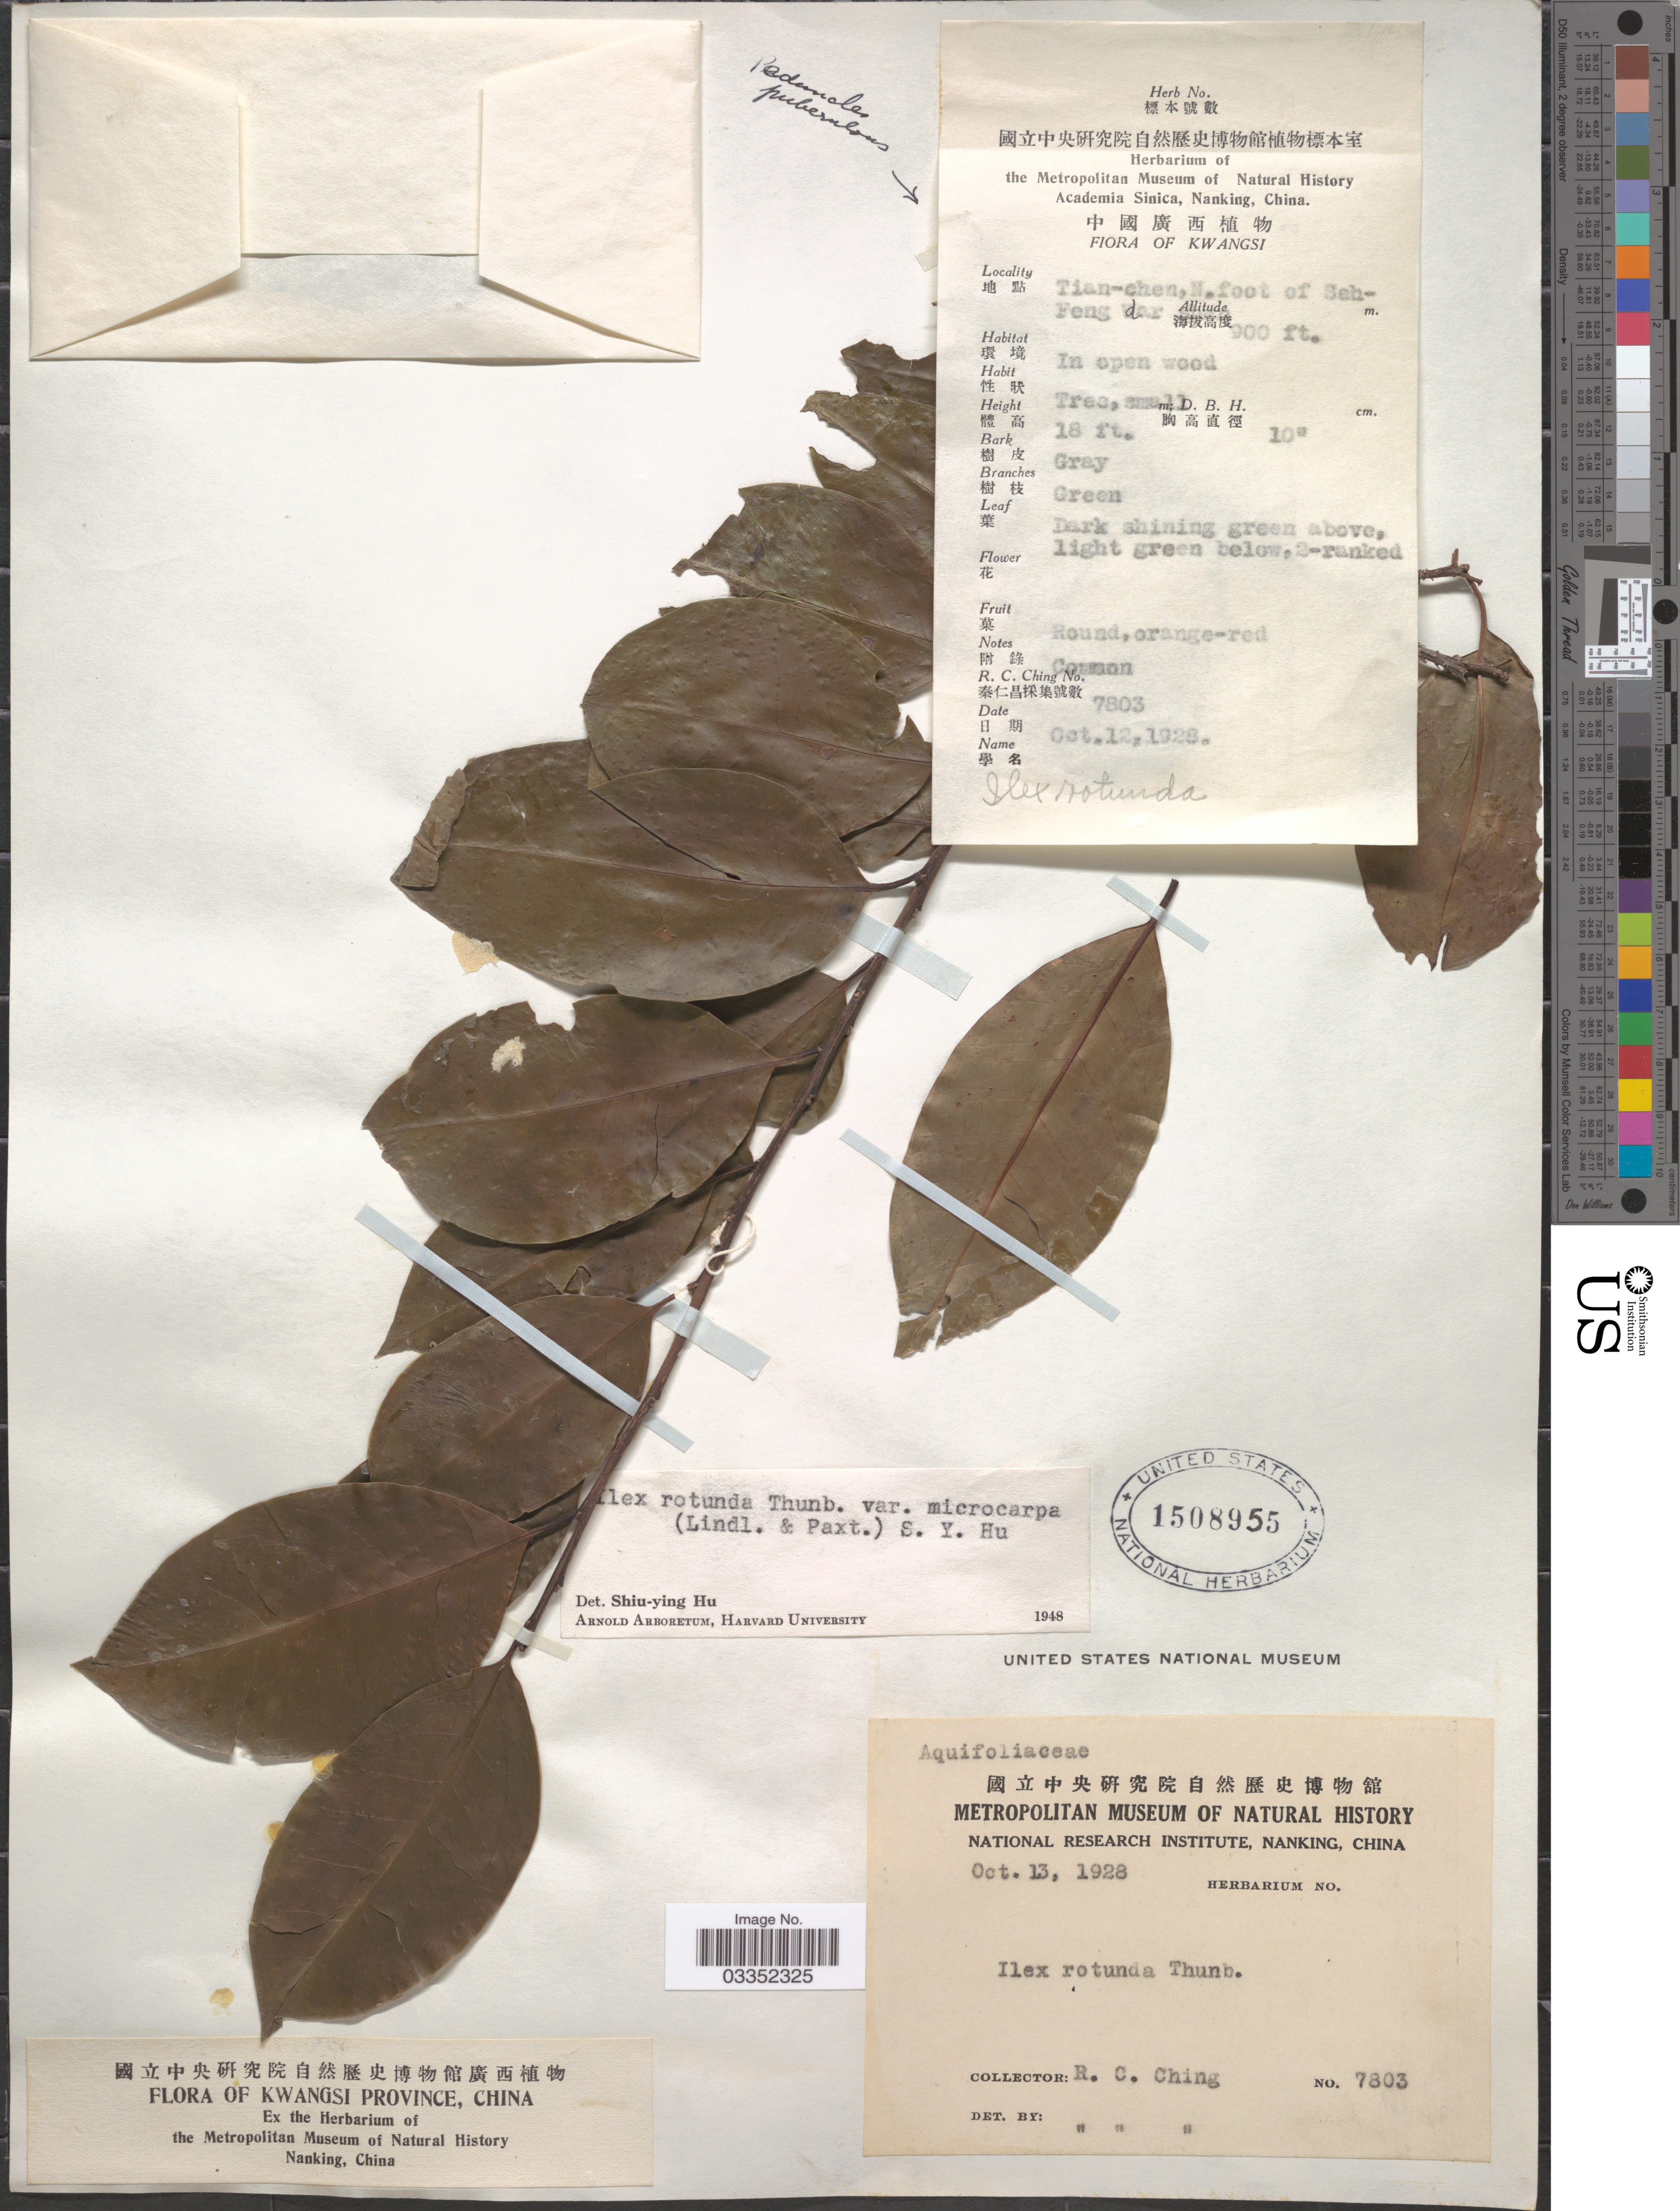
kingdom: Plantae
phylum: Tracheophyta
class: Magnoliopsida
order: Aquifoliales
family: Aquifoliaceae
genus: Ilex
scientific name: Ilex rotunda var. microcarpa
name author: (Lindl. ex Paxton) S.Y. Hu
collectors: R. C. Ching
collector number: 7803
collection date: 1928-10-12/1928-10-13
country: China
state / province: Guangxi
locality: Kwangsi Province, Tian-chen, N. foot of Seh-Feng dar.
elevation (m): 274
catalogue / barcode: US 1508955